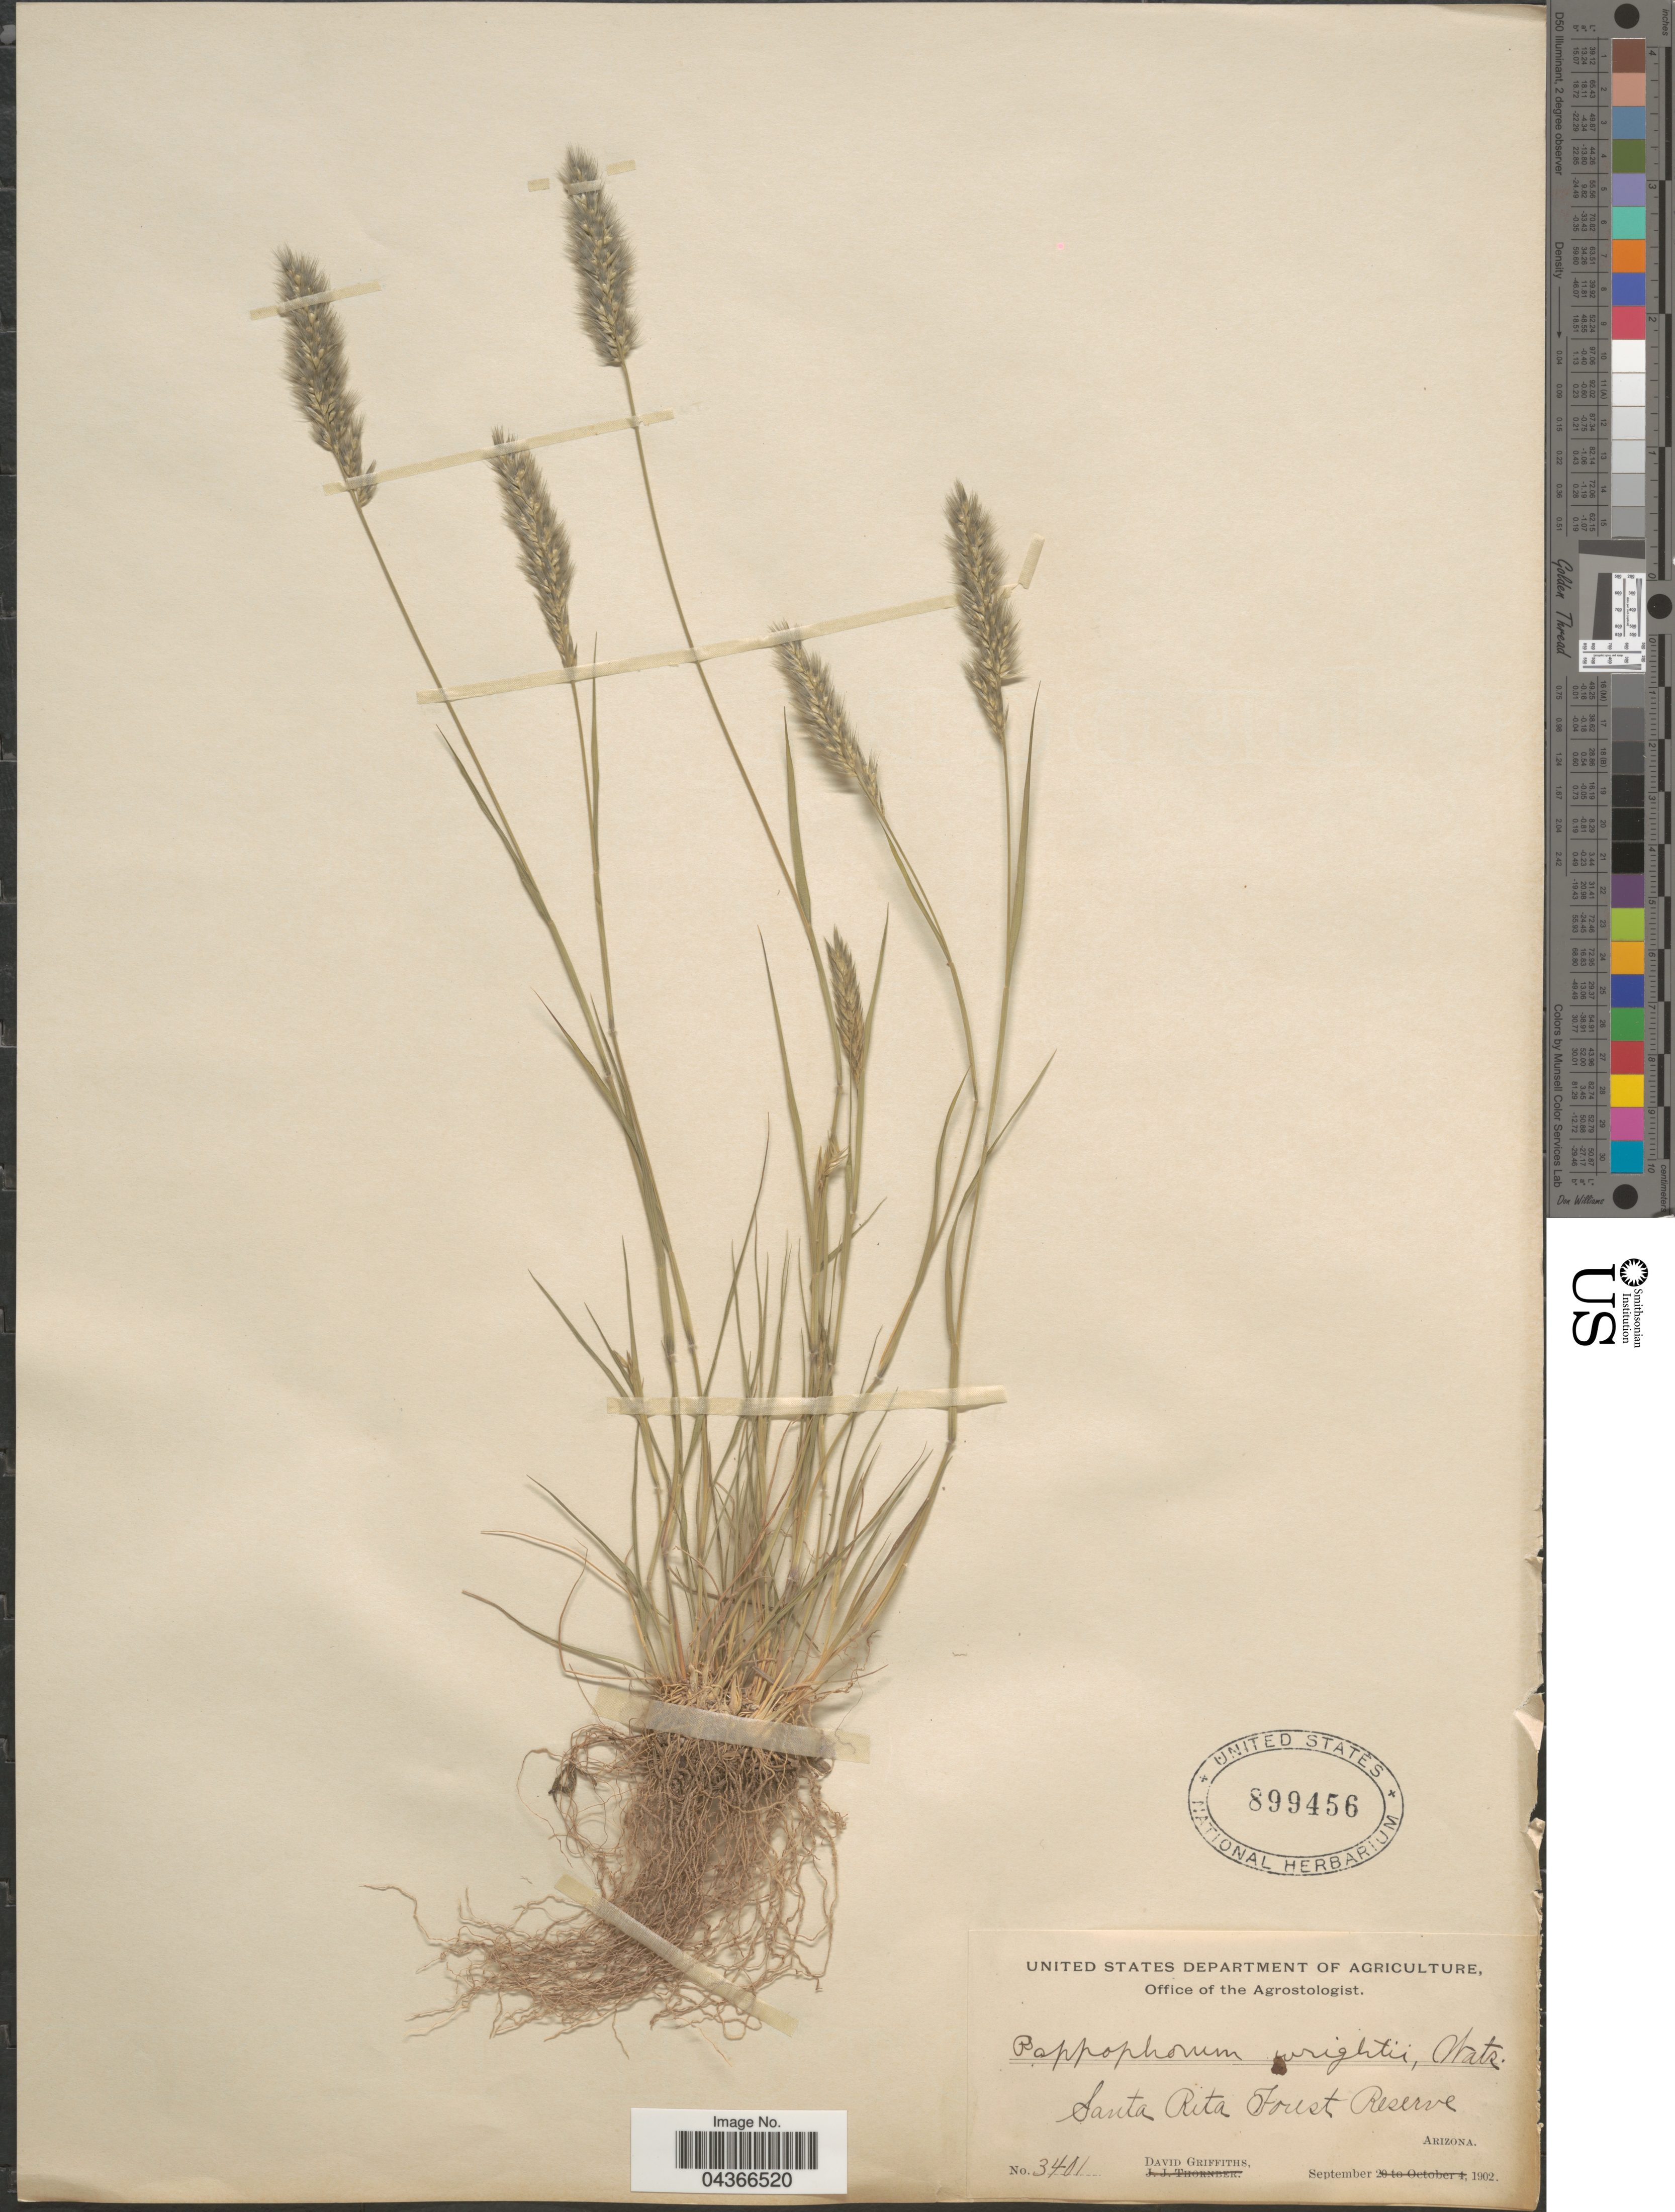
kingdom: Plantae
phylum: Tracheophyta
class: Liliopsida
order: Poales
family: Poaceae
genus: Enneapogon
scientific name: Enneapogon desvauxii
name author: P. Beauv.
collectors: D. Griffiths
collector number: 3401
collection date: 1902-09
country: United States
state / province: Arizona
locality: Santa Rita Forest Reserve.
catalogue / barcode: US 899456